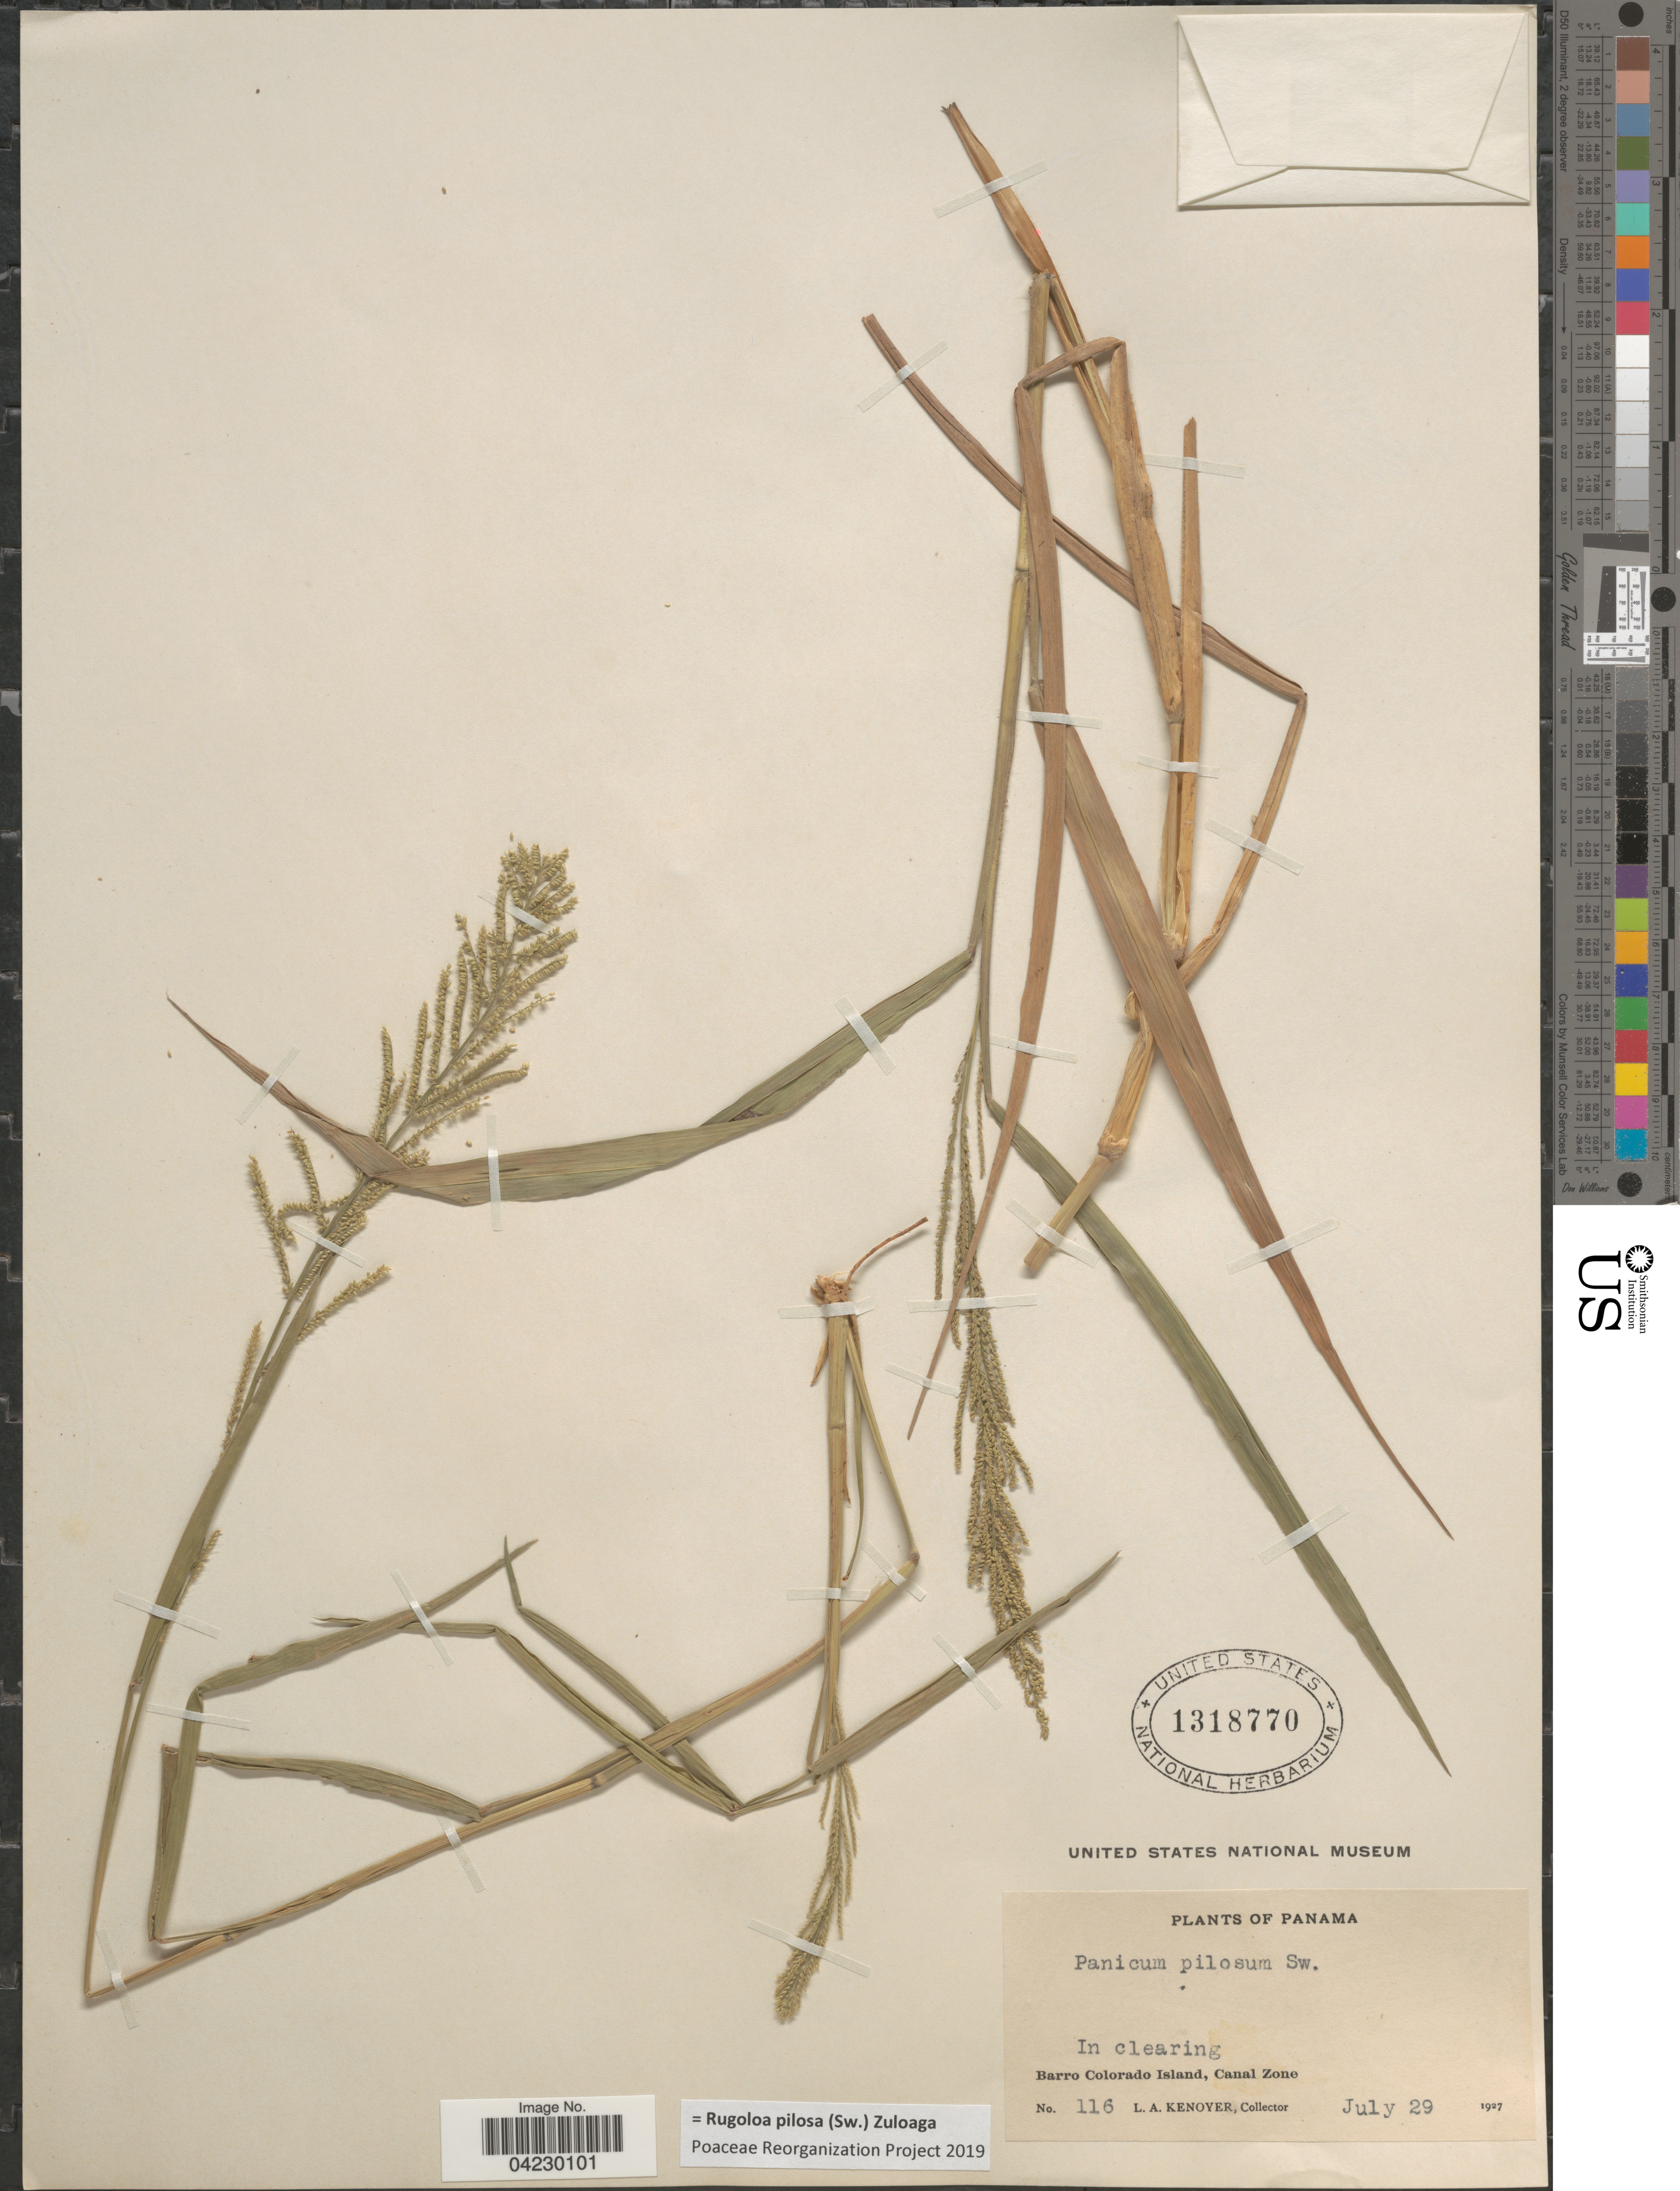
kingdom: Plantae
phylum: Tracheophyta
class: Liliopsida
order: Poales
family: Poaceae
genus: Rugoloa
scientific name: Rugoloa pilosa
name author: (Sw.) Zuloaga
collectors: L. A. Kenoyer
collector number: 116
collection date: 1927-07-29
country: Panama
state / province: Colón / Panamá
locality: In clearing. Barro Colorado Island, Canal Zone.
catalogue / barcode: US 1318770